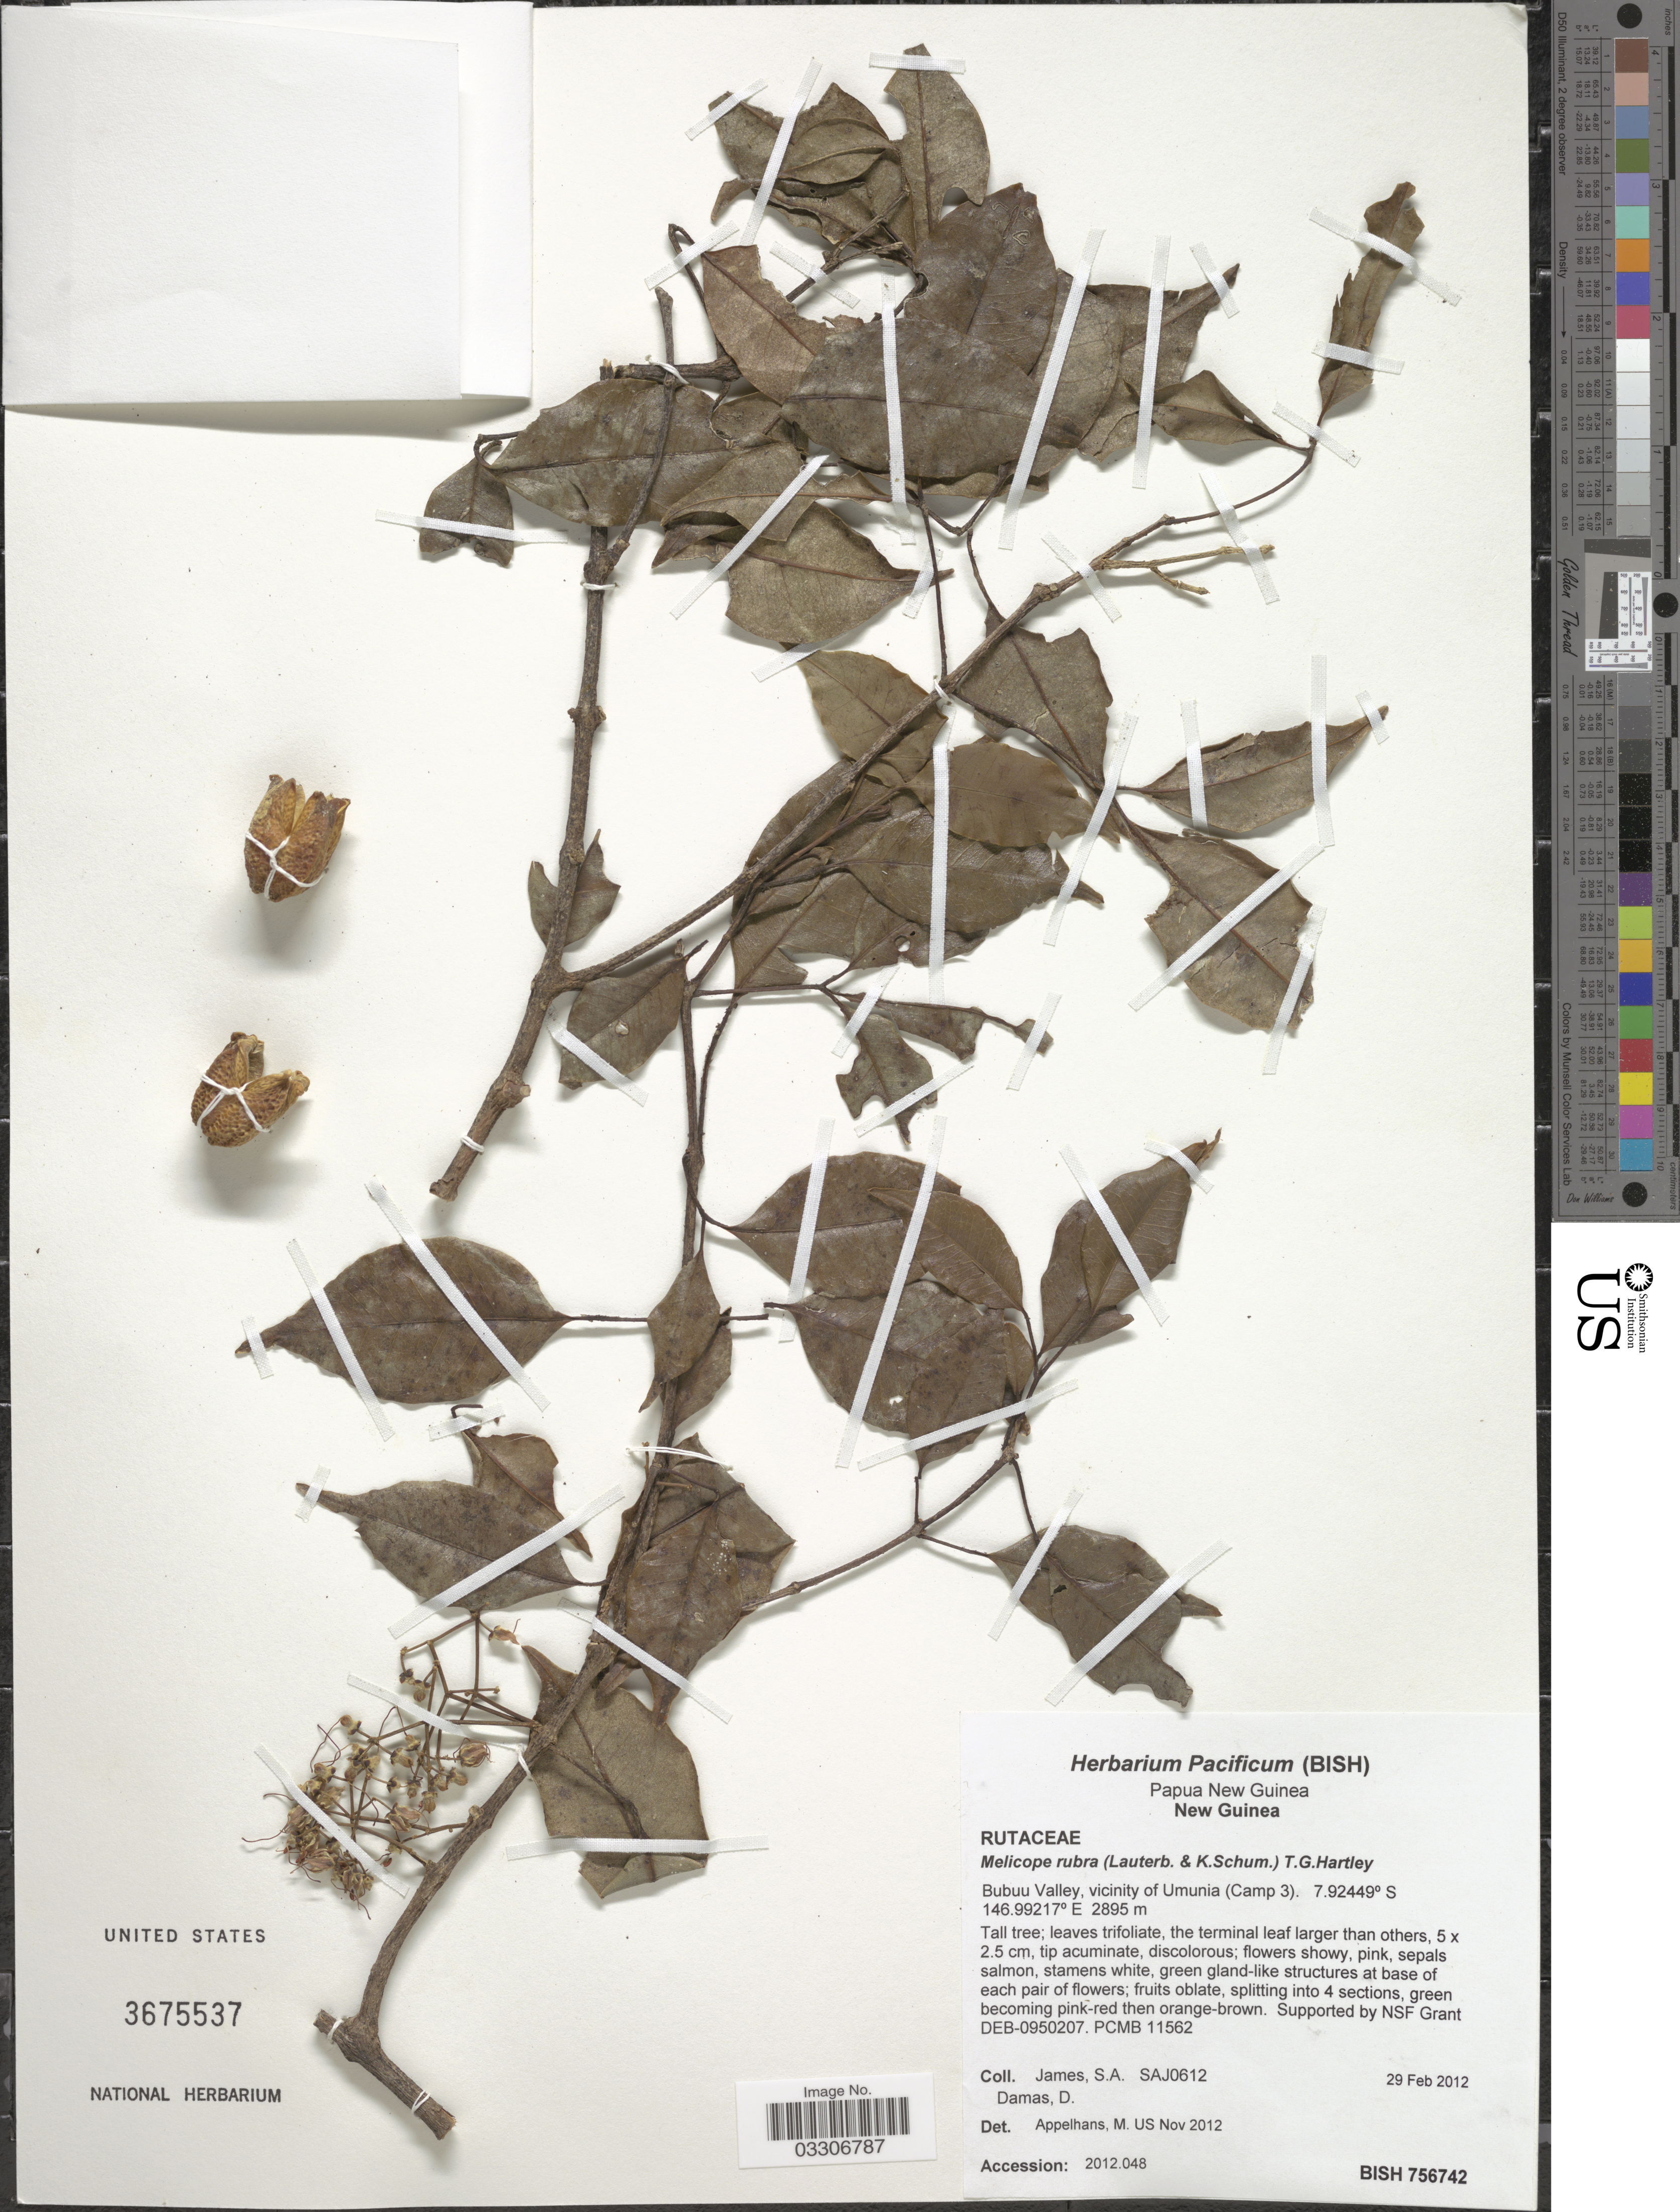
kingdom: Plantae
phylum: Tracheophyta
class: Magnoliopsida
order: Sapindales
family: Rutaceae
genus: Melicope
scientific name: Melicope rubra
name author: (Lauterb. & K. Schum.) T.G. Hartley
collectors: S. James & D. Damas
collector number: SAJ0612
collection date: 2012-02-29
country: Papua New Guinea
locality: Bubuu Valley, vicinity of Umunia (Camp 3).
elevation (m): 2895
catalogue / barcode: US 3675537